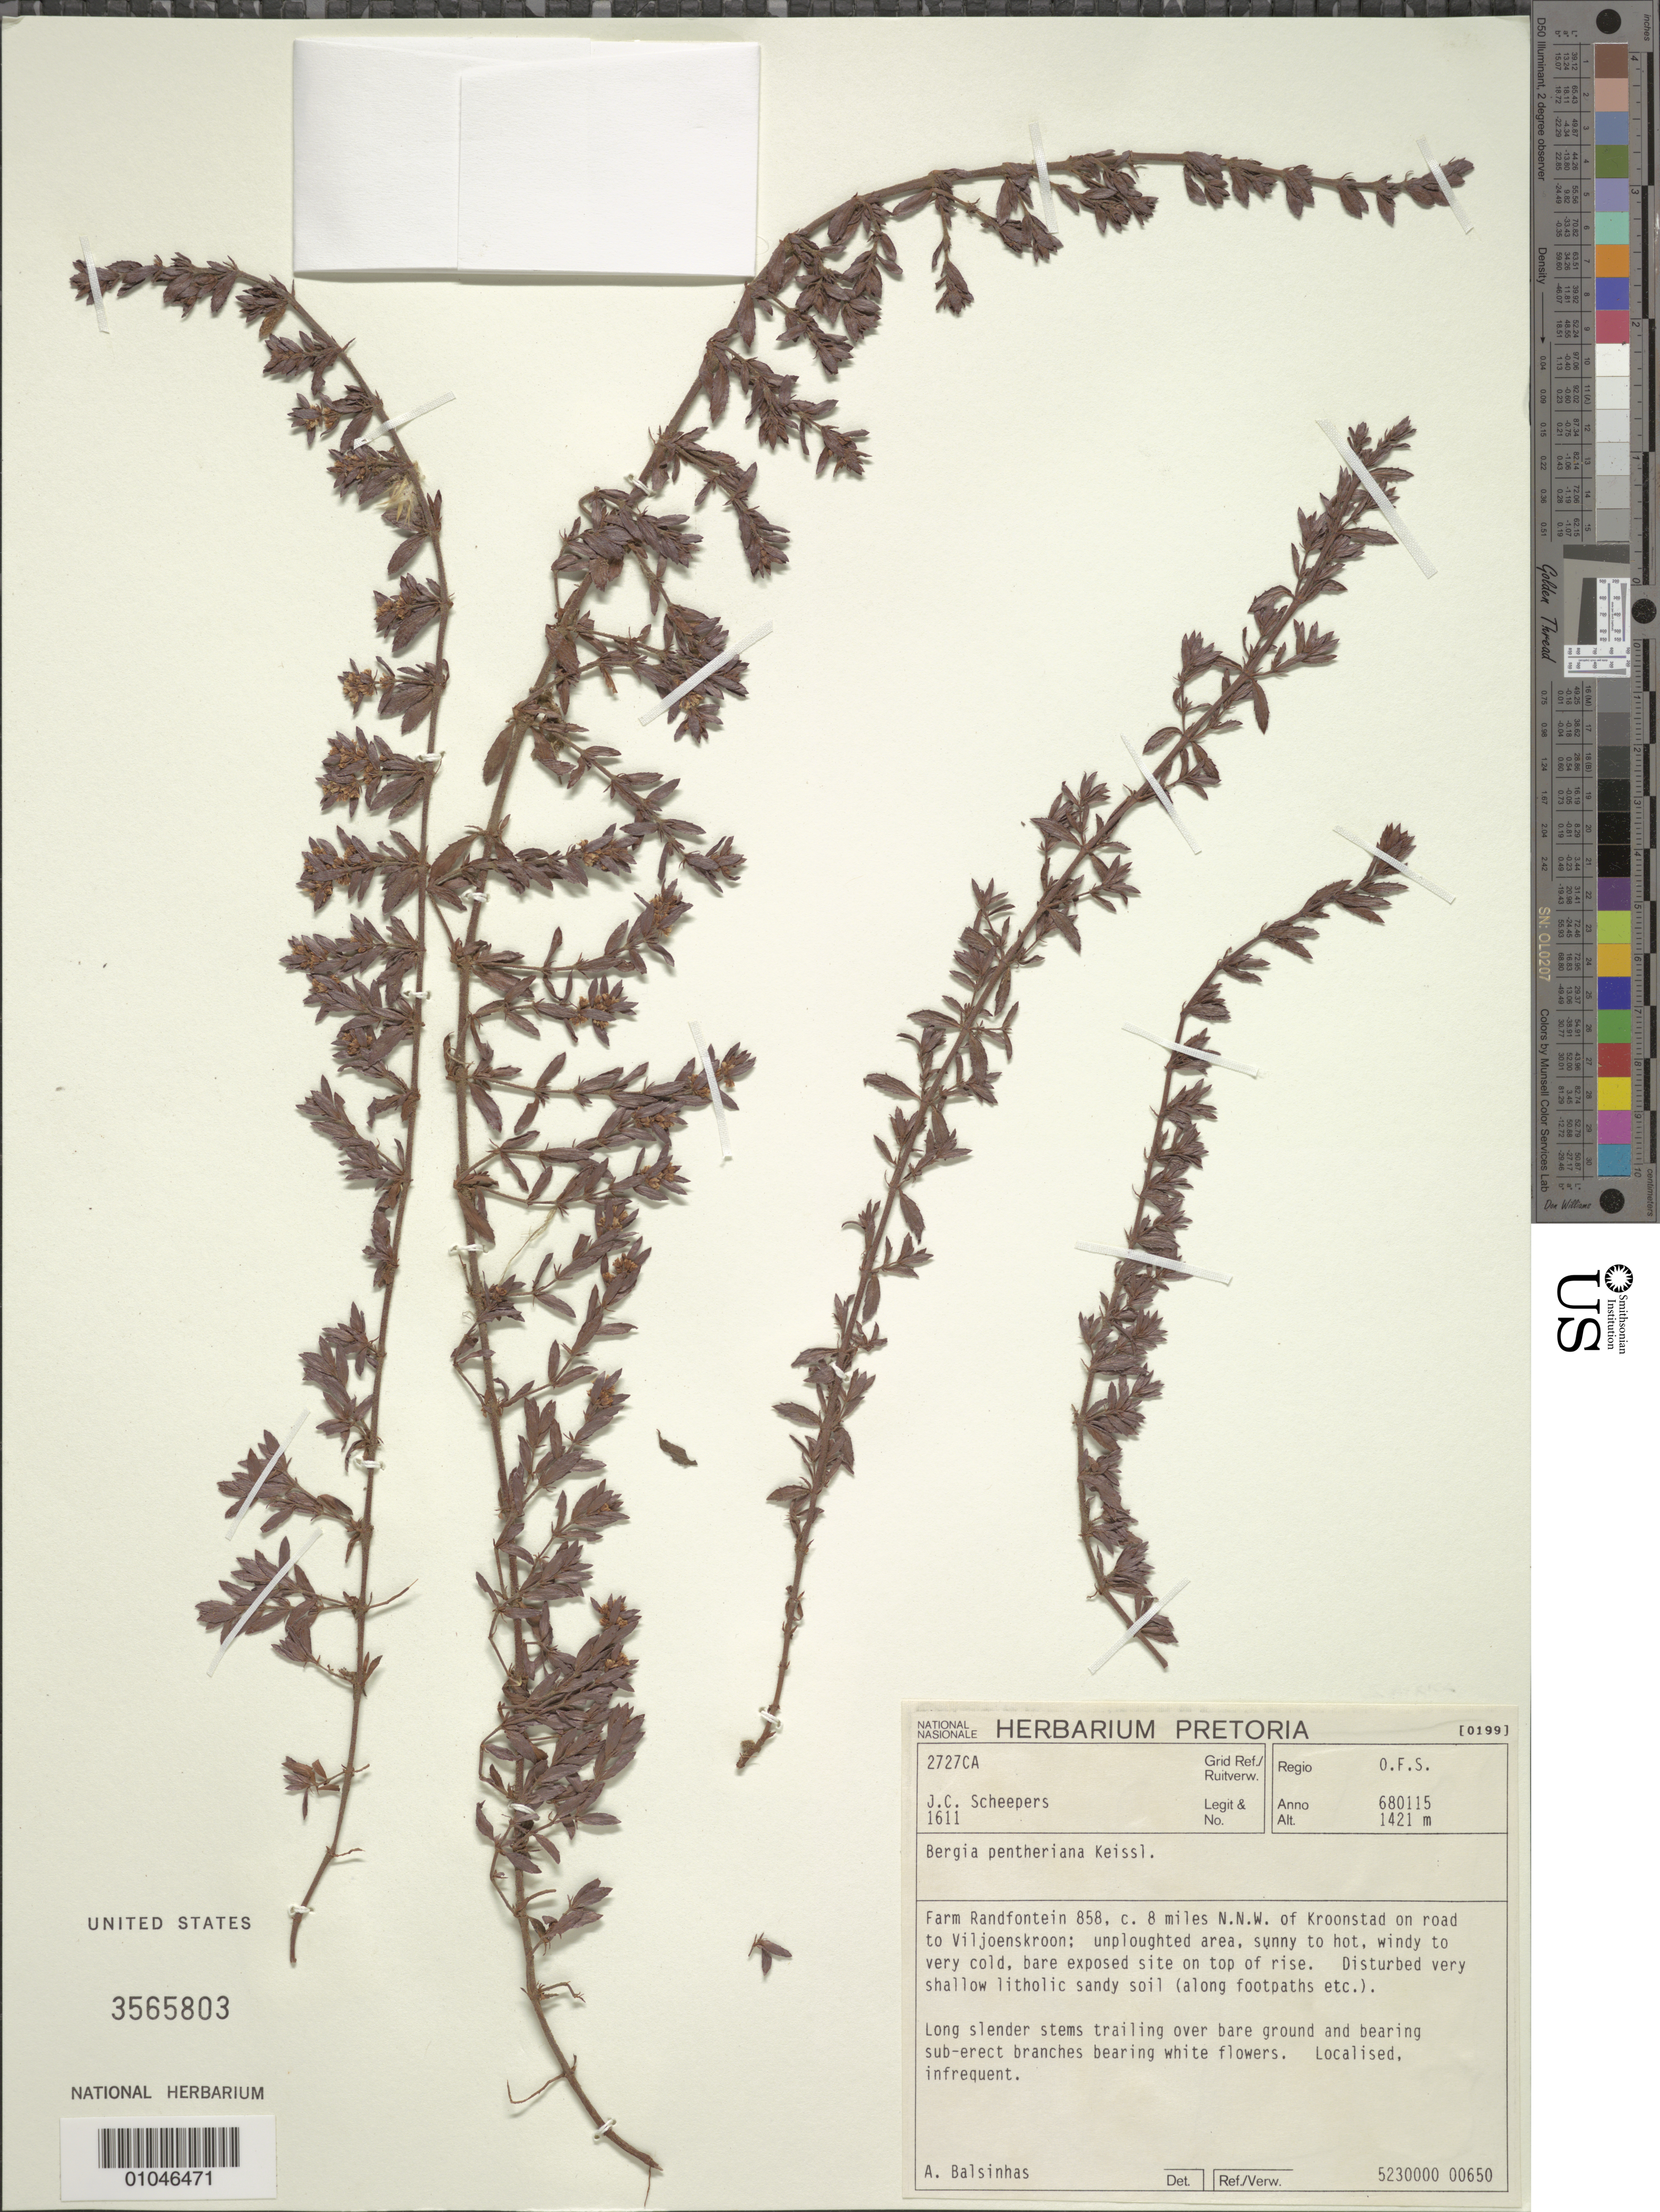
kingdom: Plantae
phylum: Tracheophyta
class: Magnoliopsida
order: Malpighiales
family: Elatinaceae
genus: Bergia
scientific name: Bergia pentheriana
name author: Keissl.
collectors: J. Scheepers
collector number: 1611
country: South Africa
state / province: Free State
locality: Farm Randfontein 858, 8 mi N NW of Kroonstad on road to Viljoenskroon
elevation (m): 1421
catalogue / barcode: US 3565803